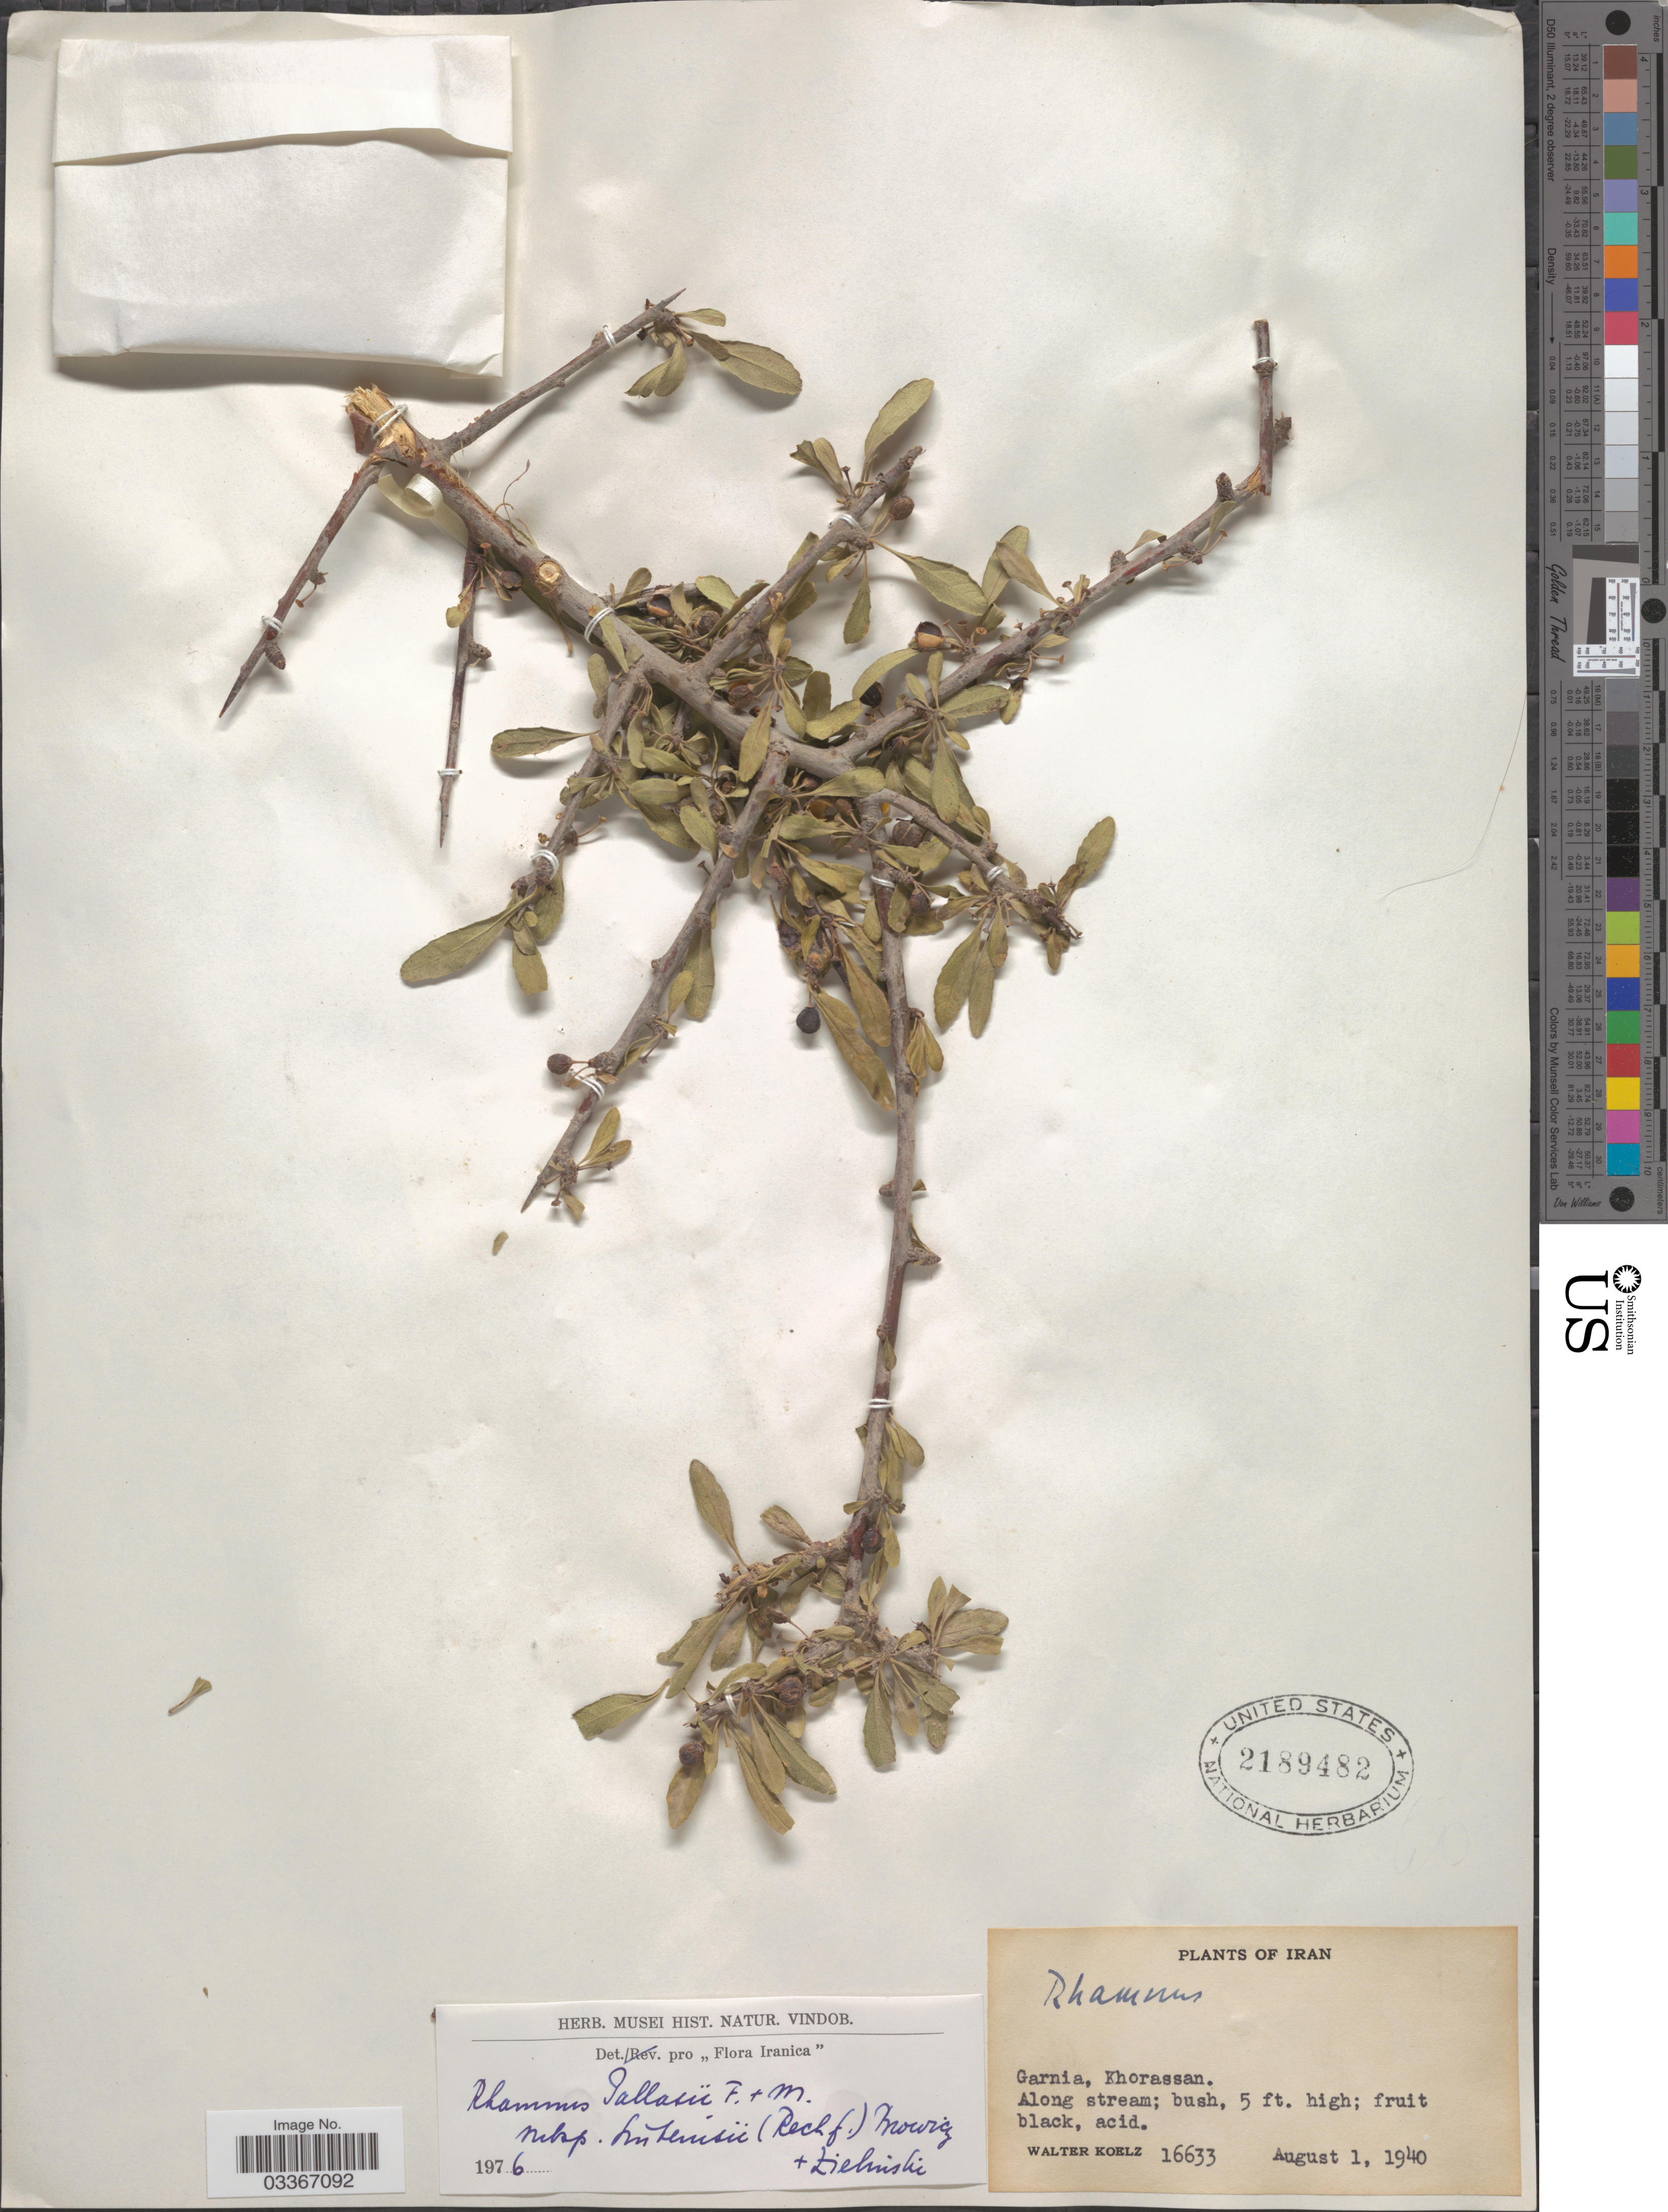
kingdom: Plantae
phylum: Tracheophyta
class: Magnoliopsida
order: Rosales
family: Rhamnaceae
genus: Rhamnus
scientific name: Rhamnus pallasii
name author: Fisch. & C.A. Mey.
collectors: W. N. Koelz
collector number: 16633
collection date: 1940-08-01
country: Iran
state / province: Khorasan [obsolete]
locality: Garnia, Khorassan.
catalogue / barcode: US 2189482